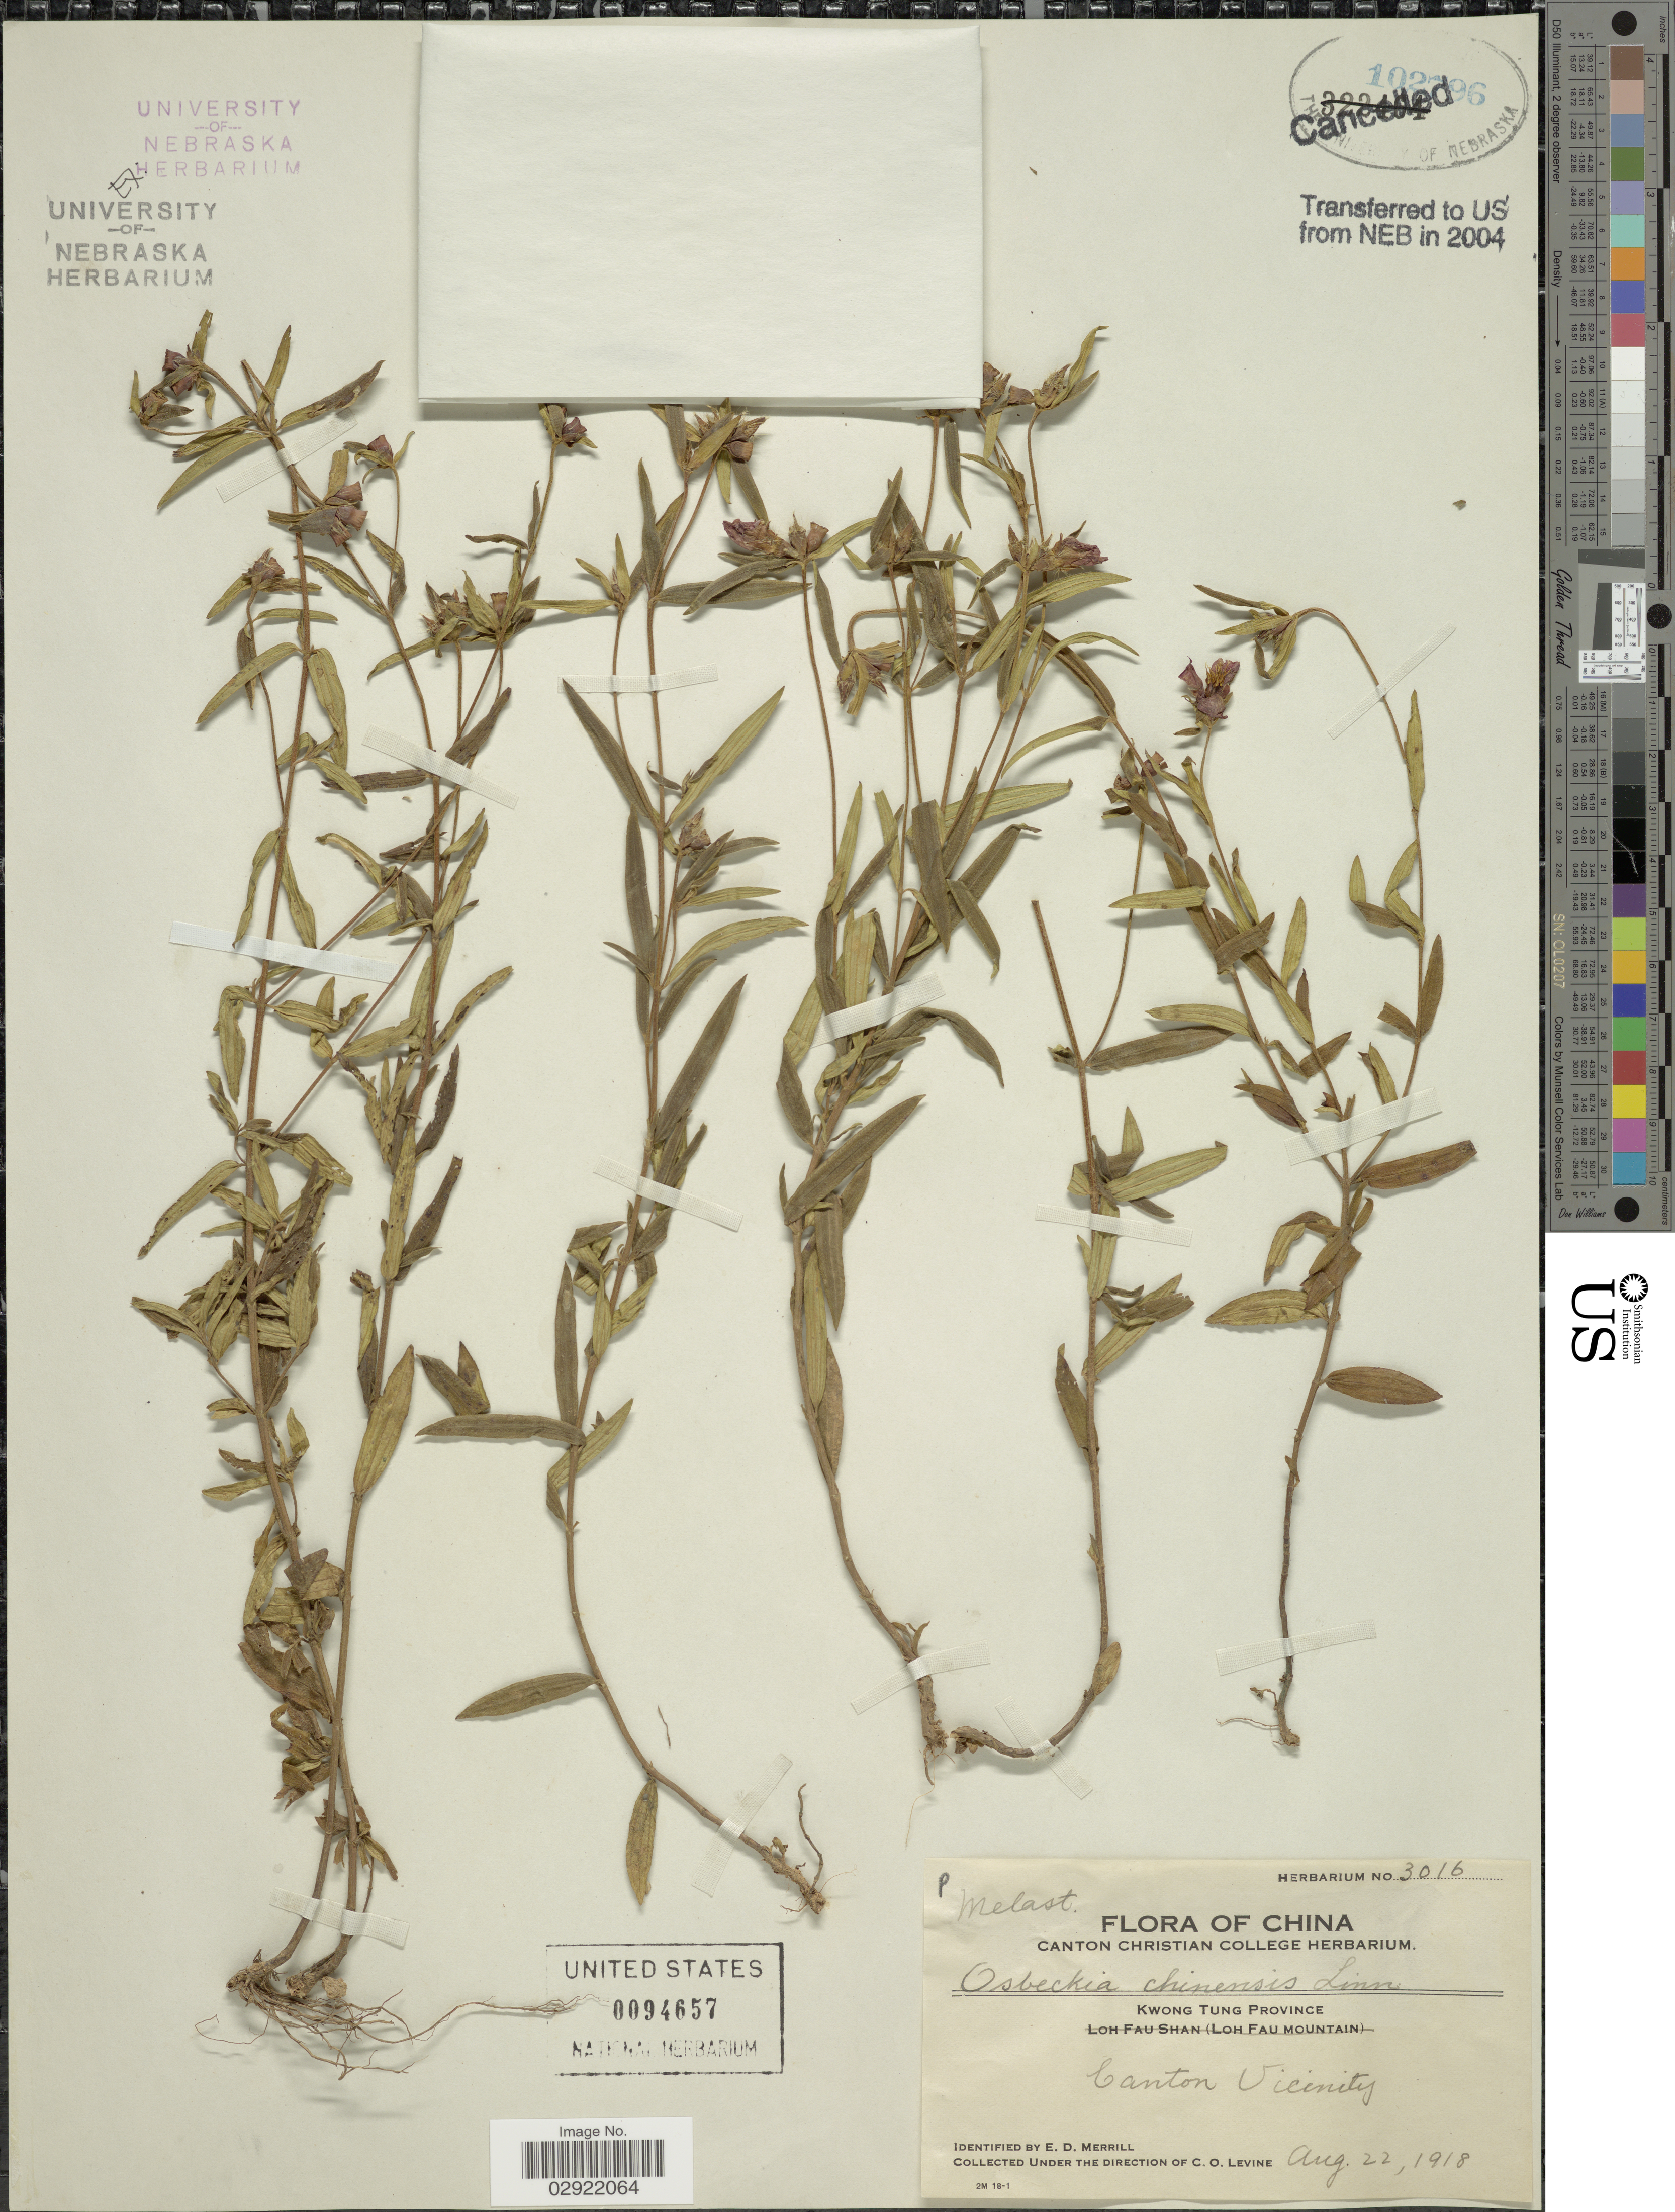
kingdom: Plantae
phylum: Tracheophyta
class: Magnoliopsida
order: Myrtales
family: Melastomataceae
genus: Osbeckia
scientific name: Osbeckia chinensis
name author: L.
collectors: C. O. Levine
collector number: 3016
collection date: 1918-08-22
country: China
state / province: Guangdong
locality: Kwong Tung Province. Canton Vicinity.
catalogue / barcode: US 94657